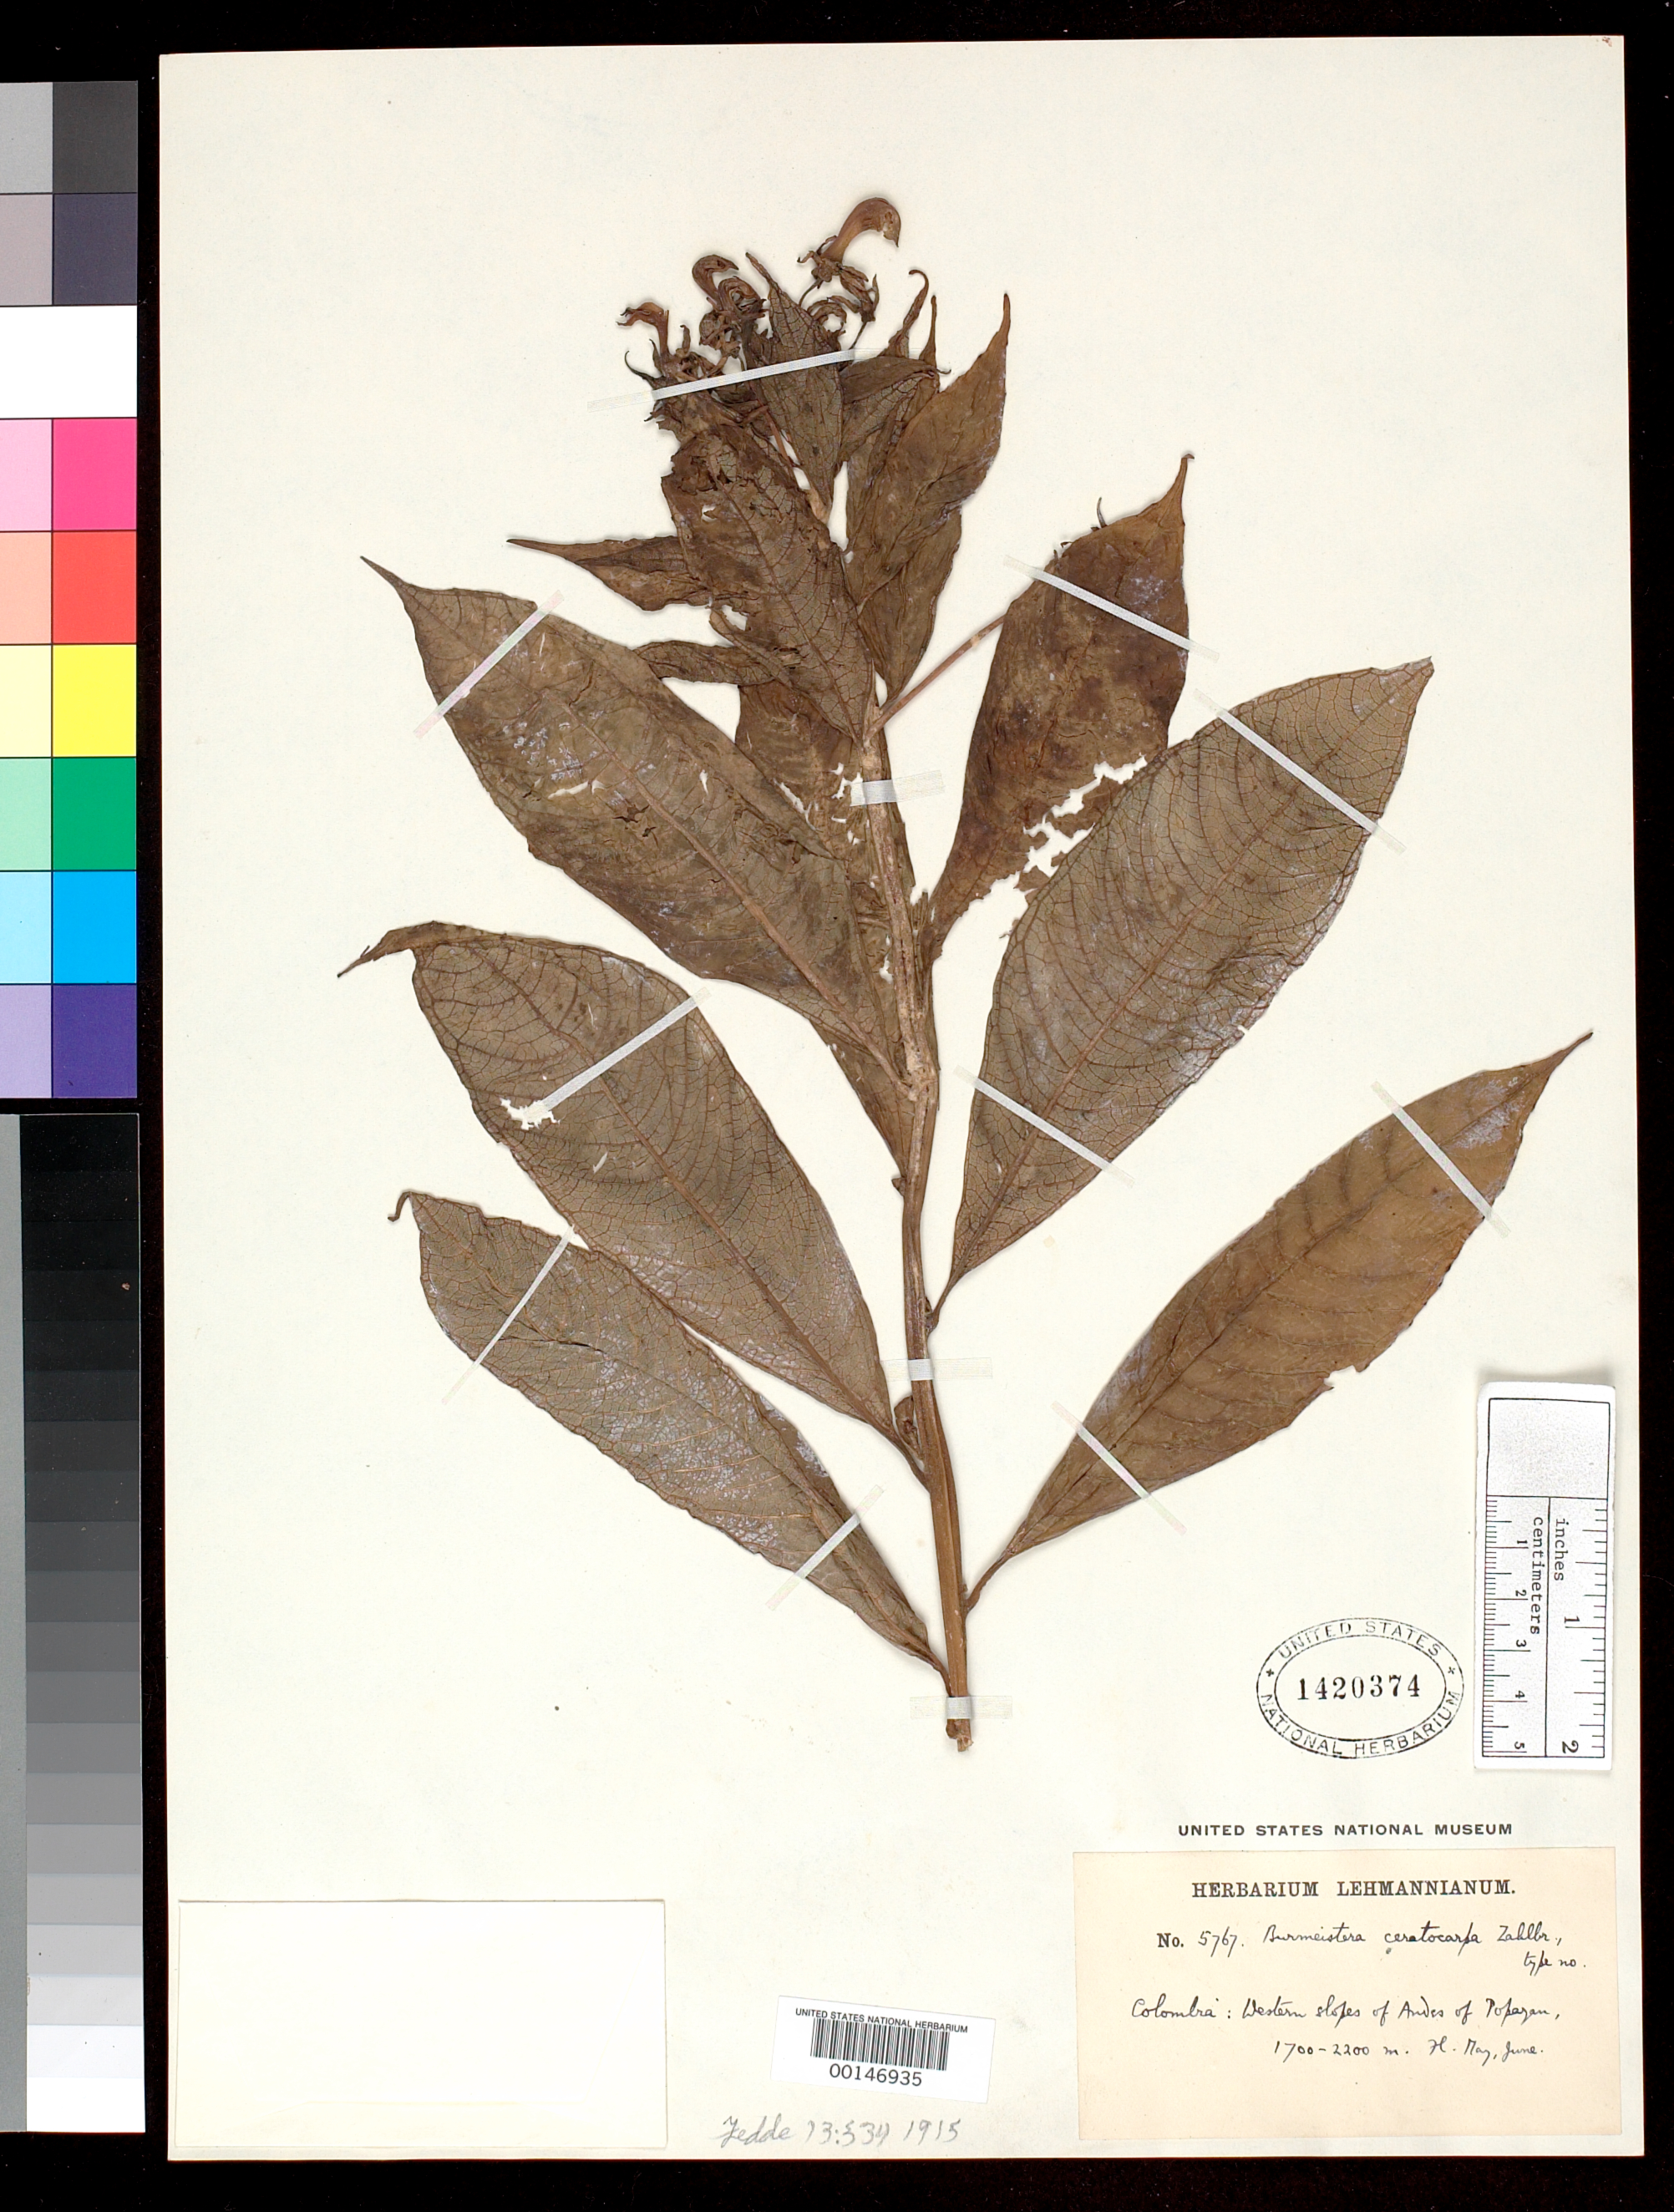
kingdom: Plantae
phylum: Tracheophyta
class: Magnoliopsida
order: Asterales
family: Campanulaceae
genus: Burmeistera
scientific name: Burmeistera ceratocarpa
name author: J. Zahlbr.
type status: Isotype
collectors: F. C. Lehmann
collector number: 5767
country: Colombia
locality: Anduin, Popayanensum.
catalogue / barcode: US 1420374